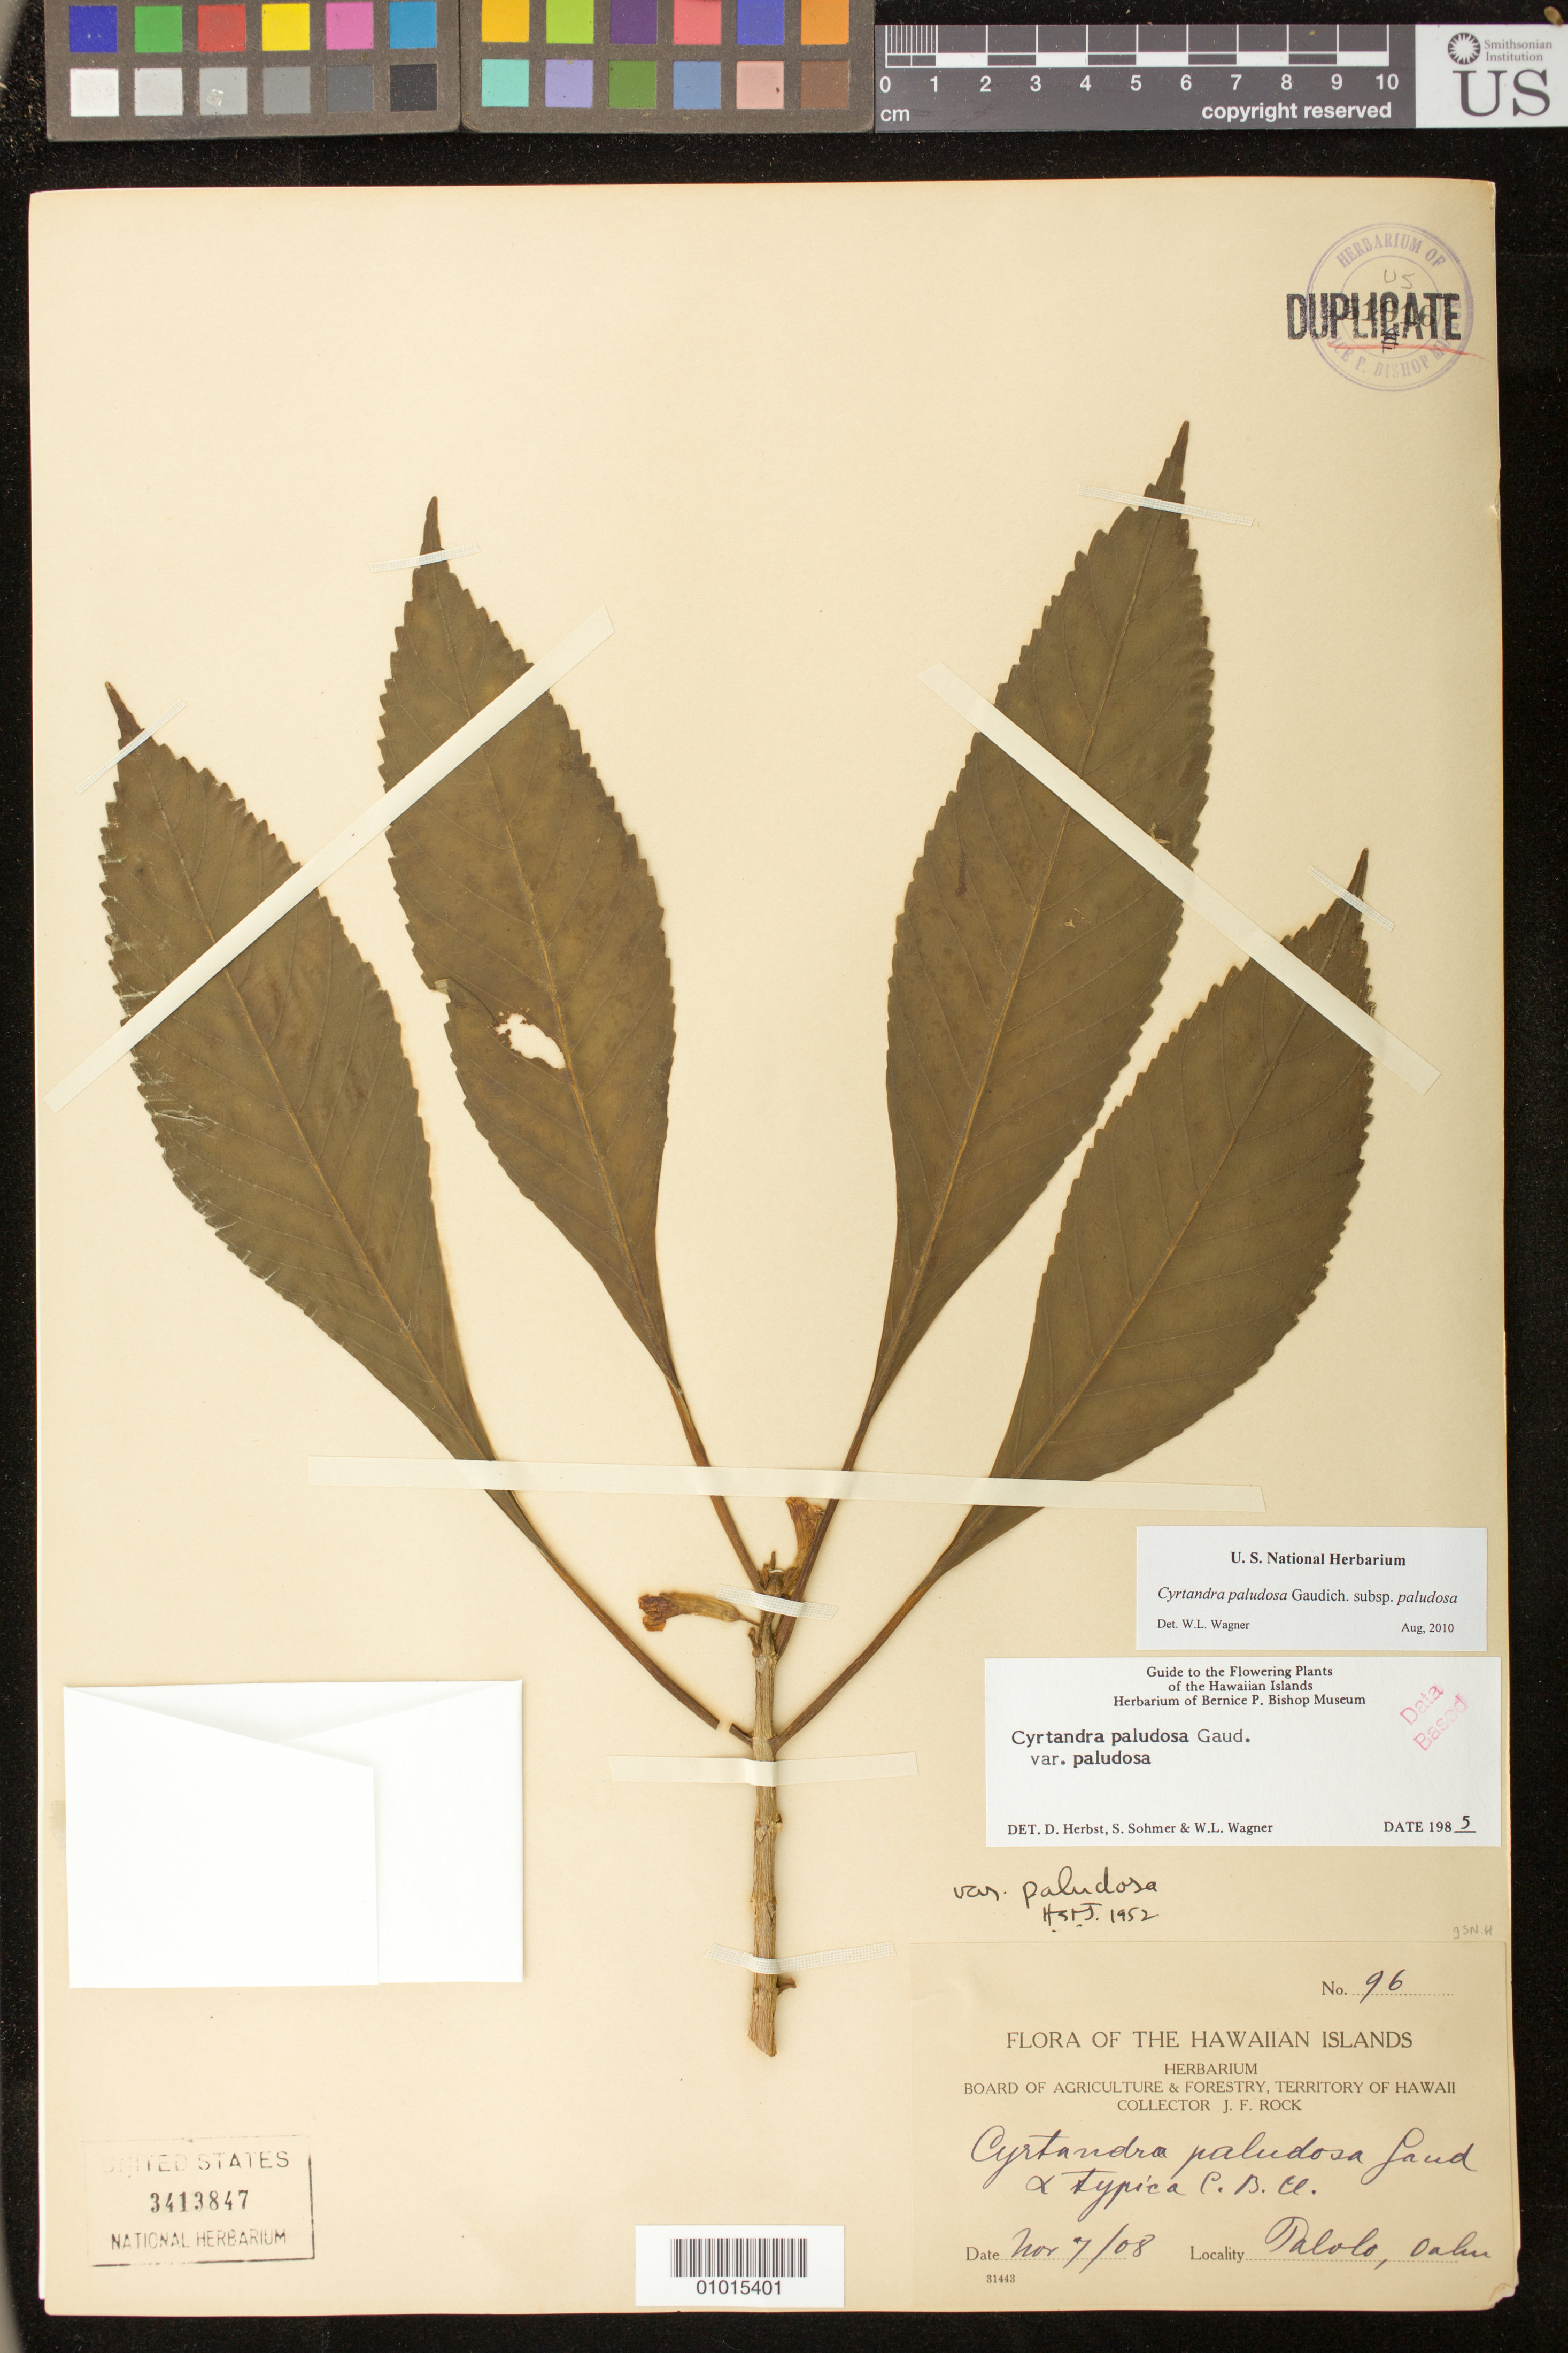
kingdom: Plantae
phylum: Tracheophyta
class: Magnoliopsida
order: Lamiales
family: Gesneriaceae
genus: Cyrtandra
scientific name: Cyrtandra paludosa var. paludosa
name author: Gaudich.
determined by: Wagner, W. L., (BOT), Smithsonian Institution - National Museum of Natural History (UNITED STATES)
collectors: J. F. Rock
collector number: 96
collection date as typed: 7 Nov 1908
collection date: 1908-11-07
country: United States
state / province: Hawaii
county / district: Honolulu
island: Oahu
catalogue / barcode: US 3413847